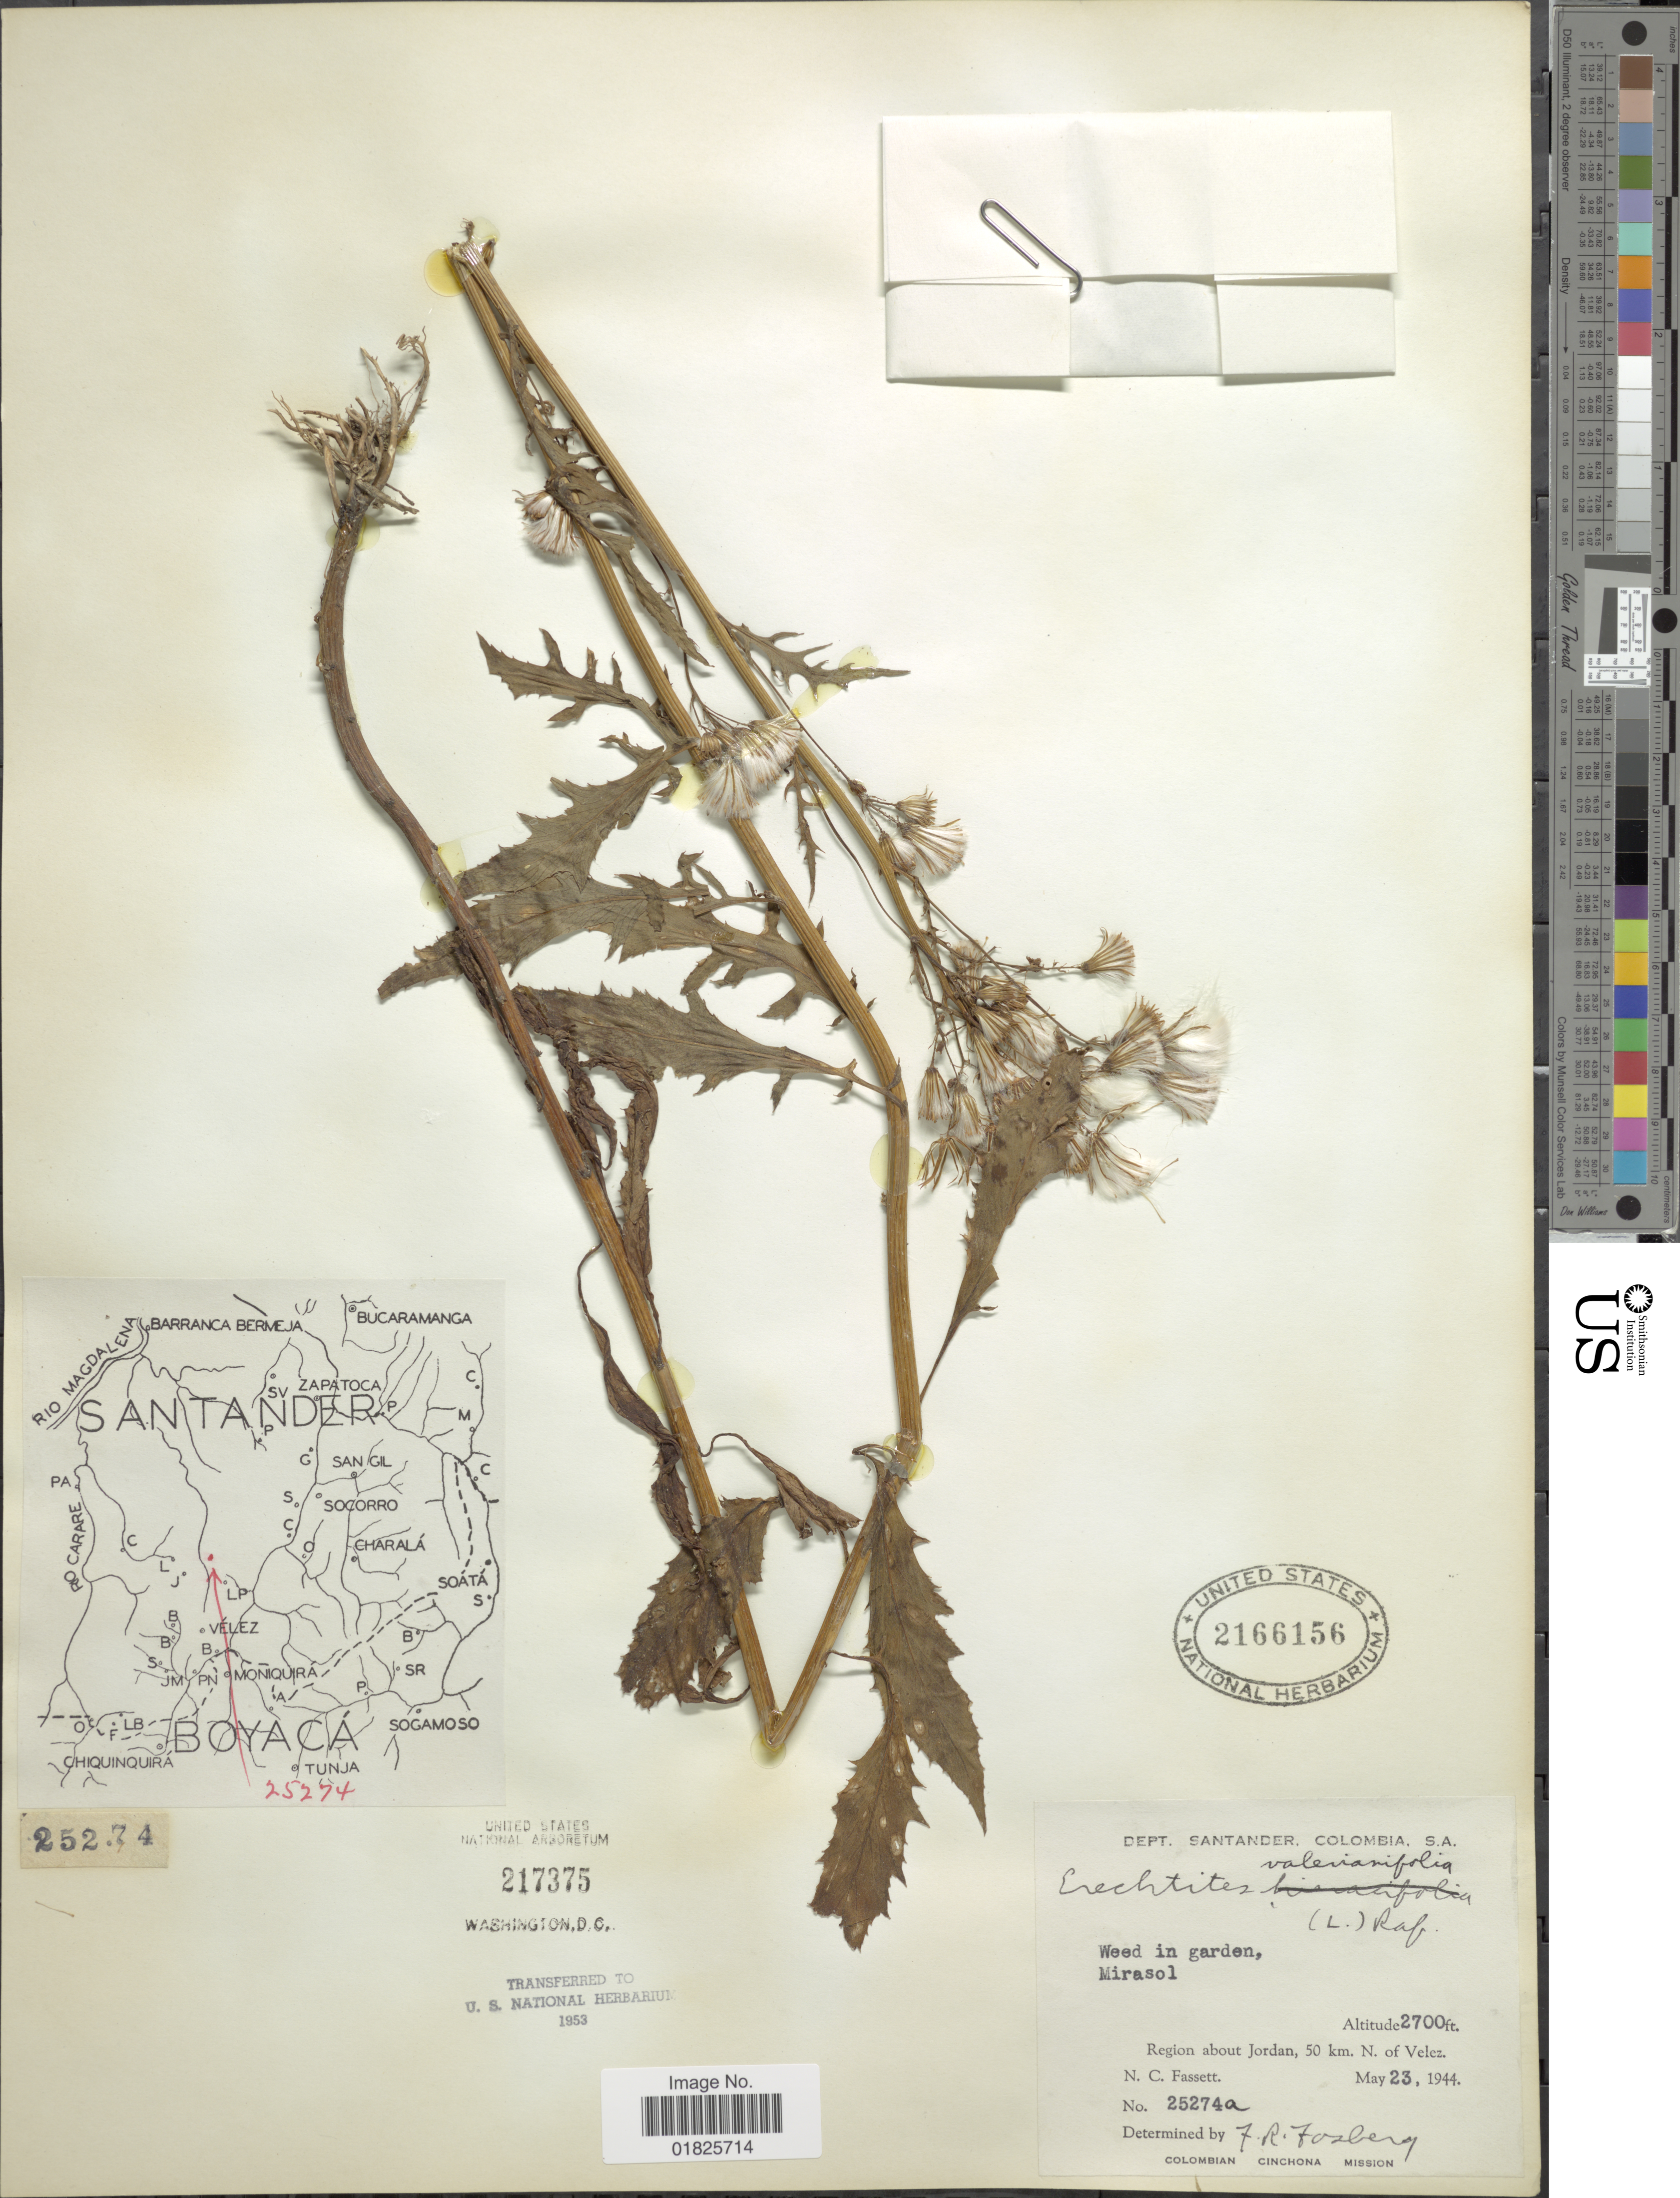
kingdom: Plantae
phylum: Tracheophyta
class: Magnoliopsida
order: Asterales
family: Asteraceae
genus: Erechtites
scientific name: Erechtites valerianifolius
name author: (Link ex Spreng.) DC.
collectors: N. C. Fassett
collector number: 25274a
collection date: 1944-05-23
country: Colombia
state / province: Santander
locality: Region about Jordan, 50 km. N. of Velez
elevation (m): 823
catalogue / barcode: US 2166156